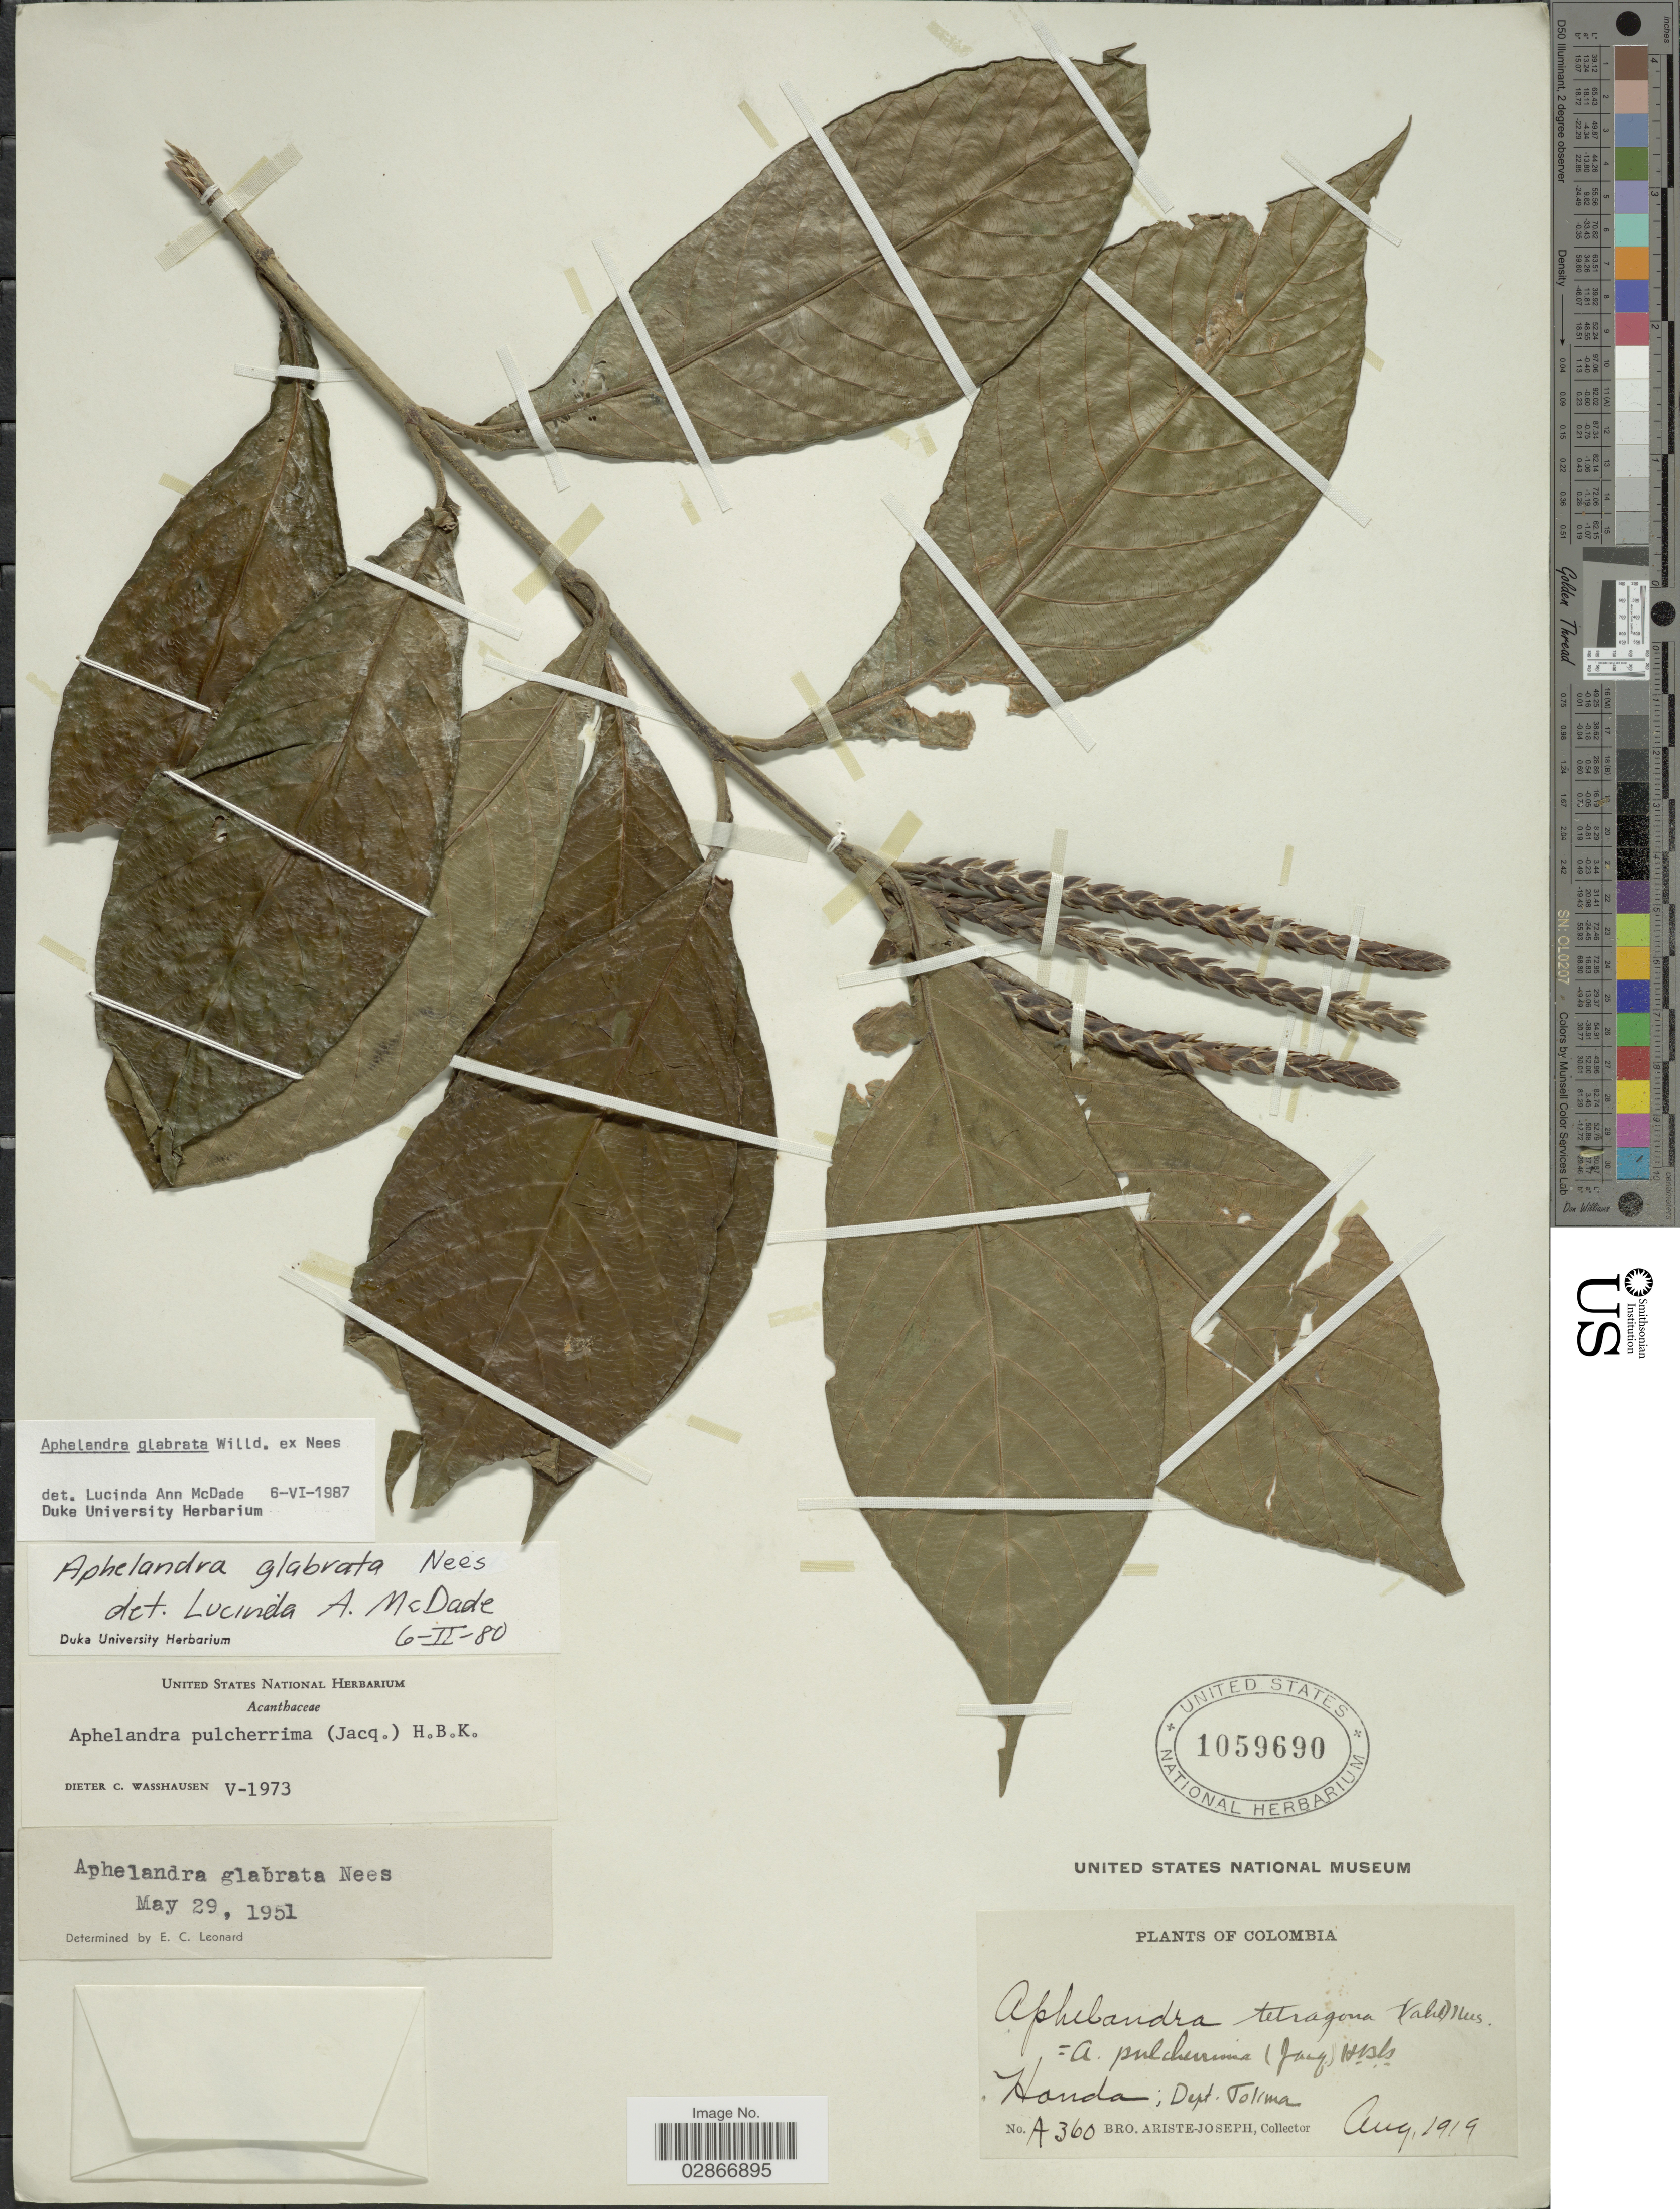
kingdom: Plantae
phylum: Tracheophyta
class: Magnoliopsida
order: Lamiales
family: Acanthaceae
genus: Aphelandra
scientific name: Aphelandra glabrata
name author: Willd. ex Nees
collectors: Bro. Ariste-Joseph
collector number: A360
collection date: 1919-08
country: Colombia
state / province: Tolima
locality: Honda, Dept. Tolima.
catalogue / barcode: US 1059690